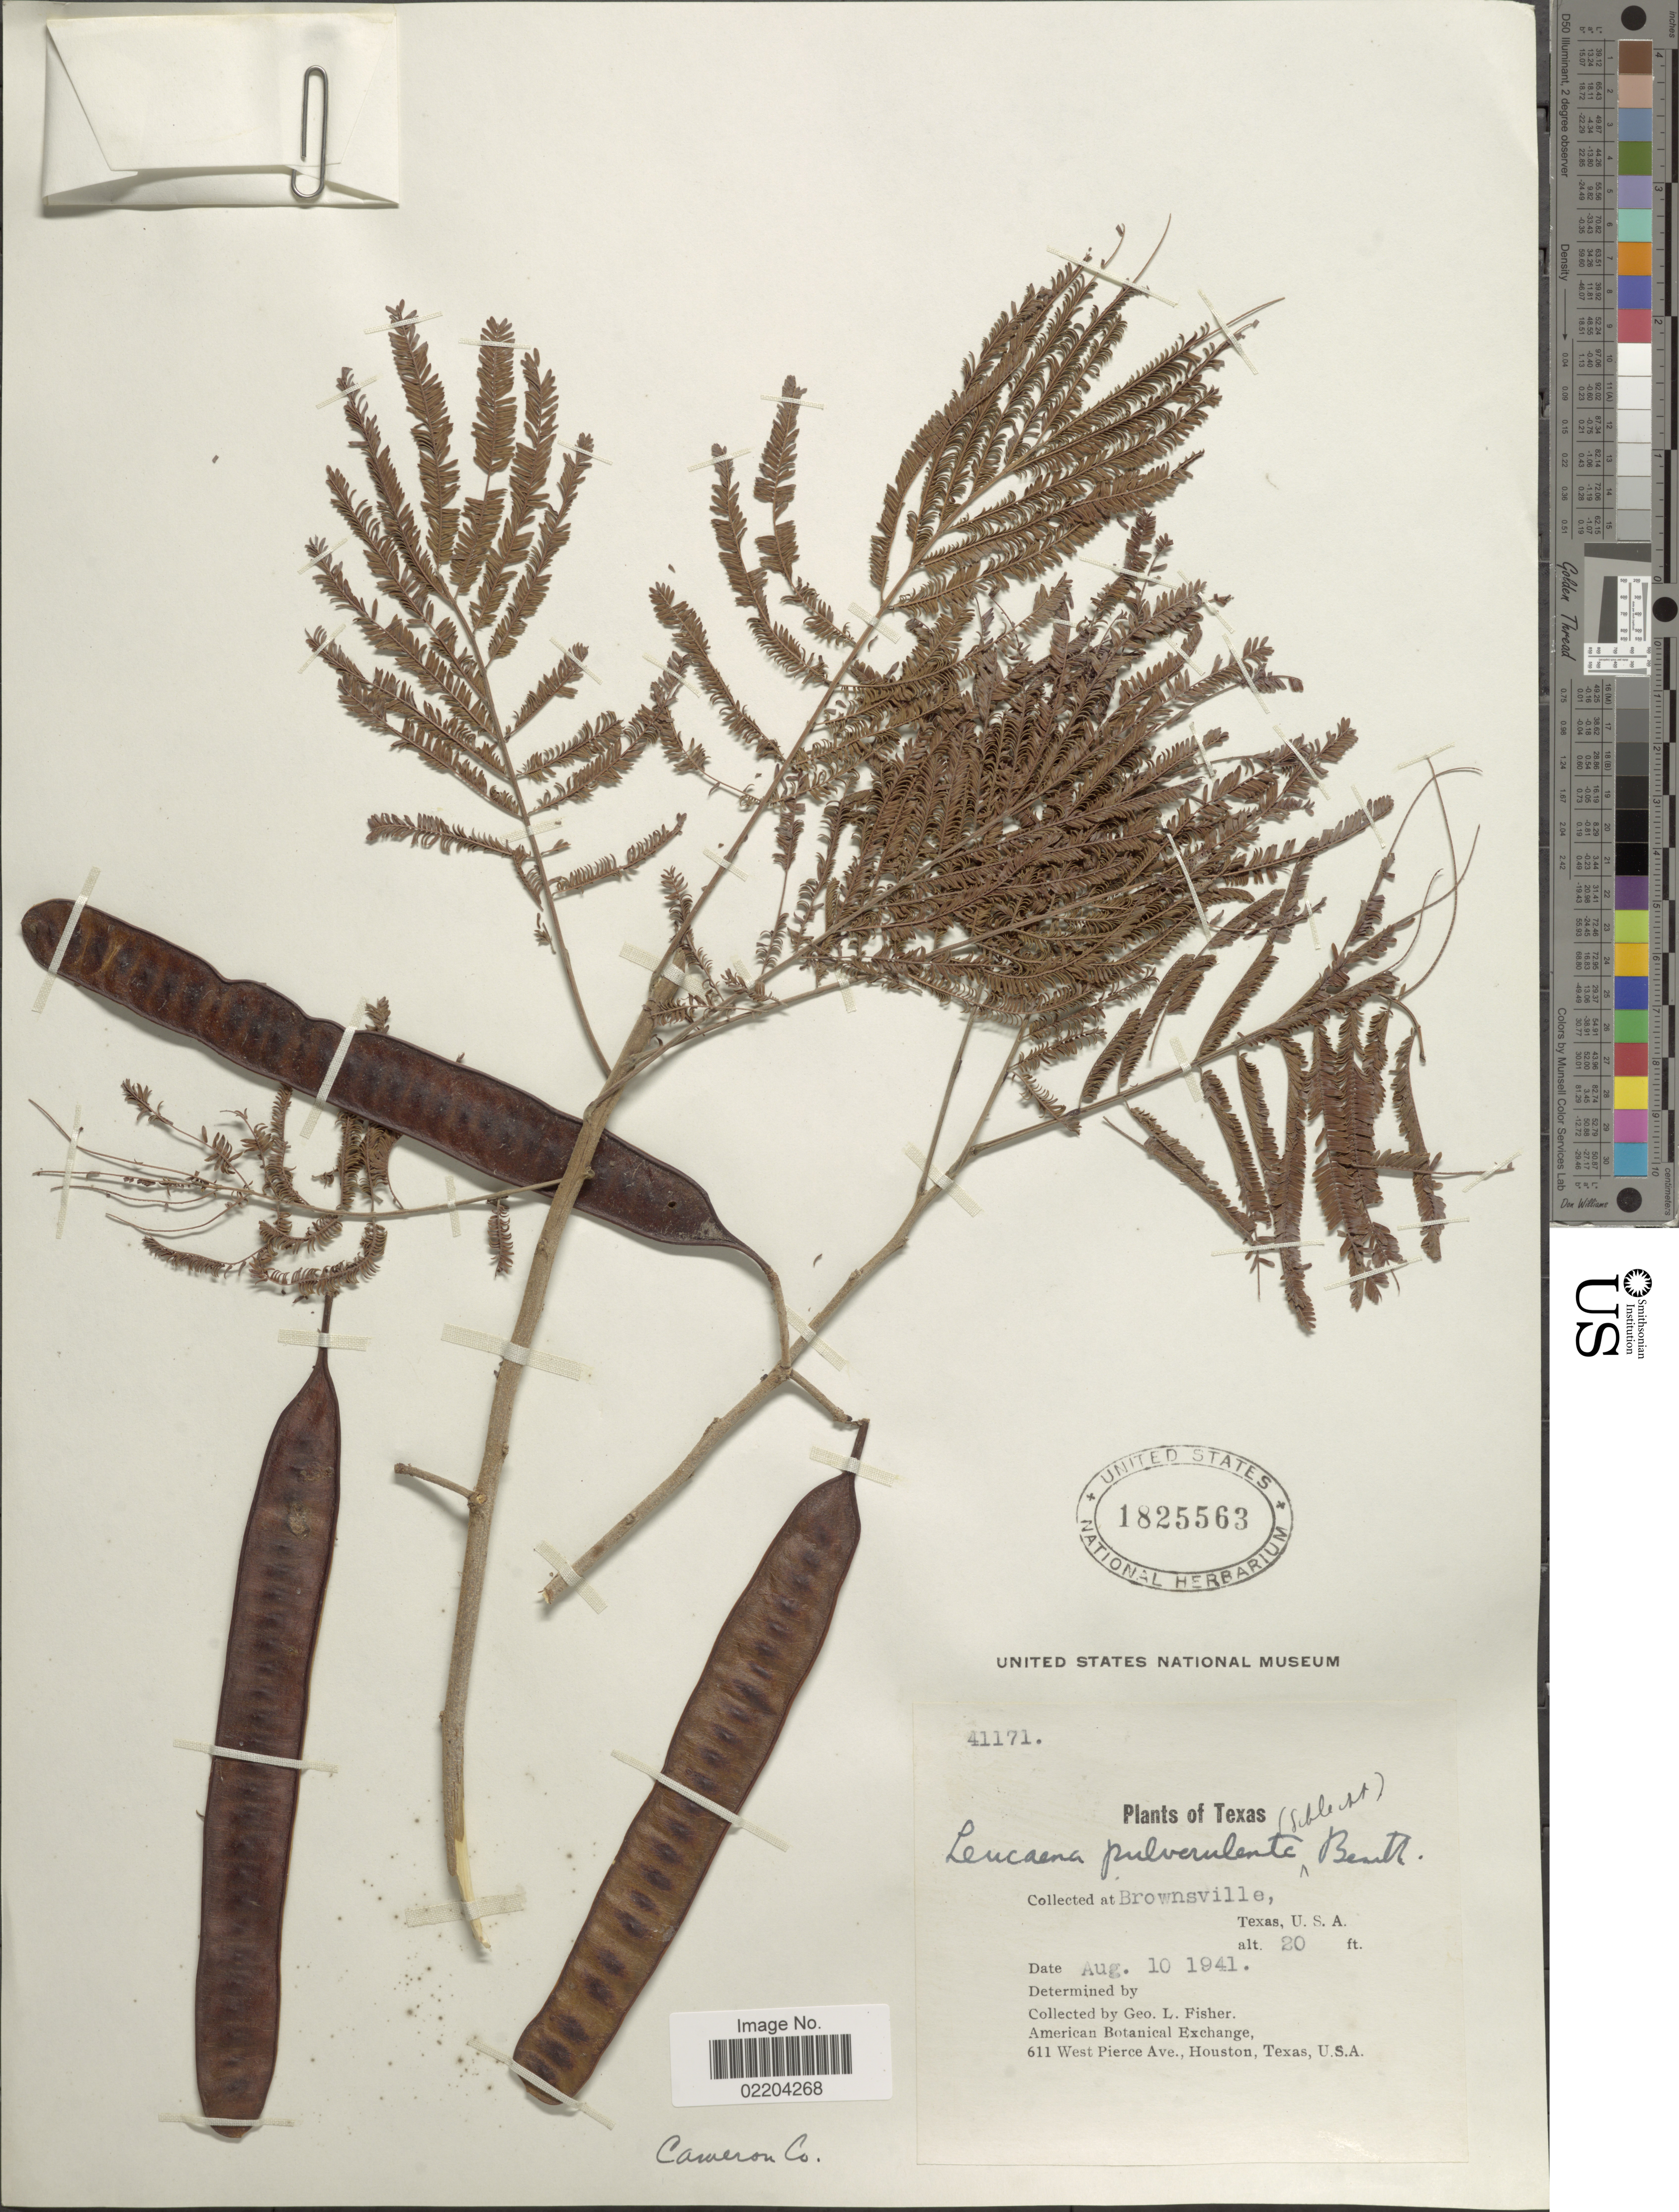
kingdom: Plantae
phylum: Tracheophyta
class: Magnoliopsida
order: Fabales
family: Fabaceae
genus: Leucaena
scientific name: Leucaena pulverulenta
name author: (Schltdl.) Benth.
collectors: G. L. Fisher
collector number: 41171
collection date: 1941-08-10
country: United States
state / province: Texas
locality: Texas. Brownsville, Texas, U.S.A.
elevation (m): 6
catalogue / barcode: US 1825563